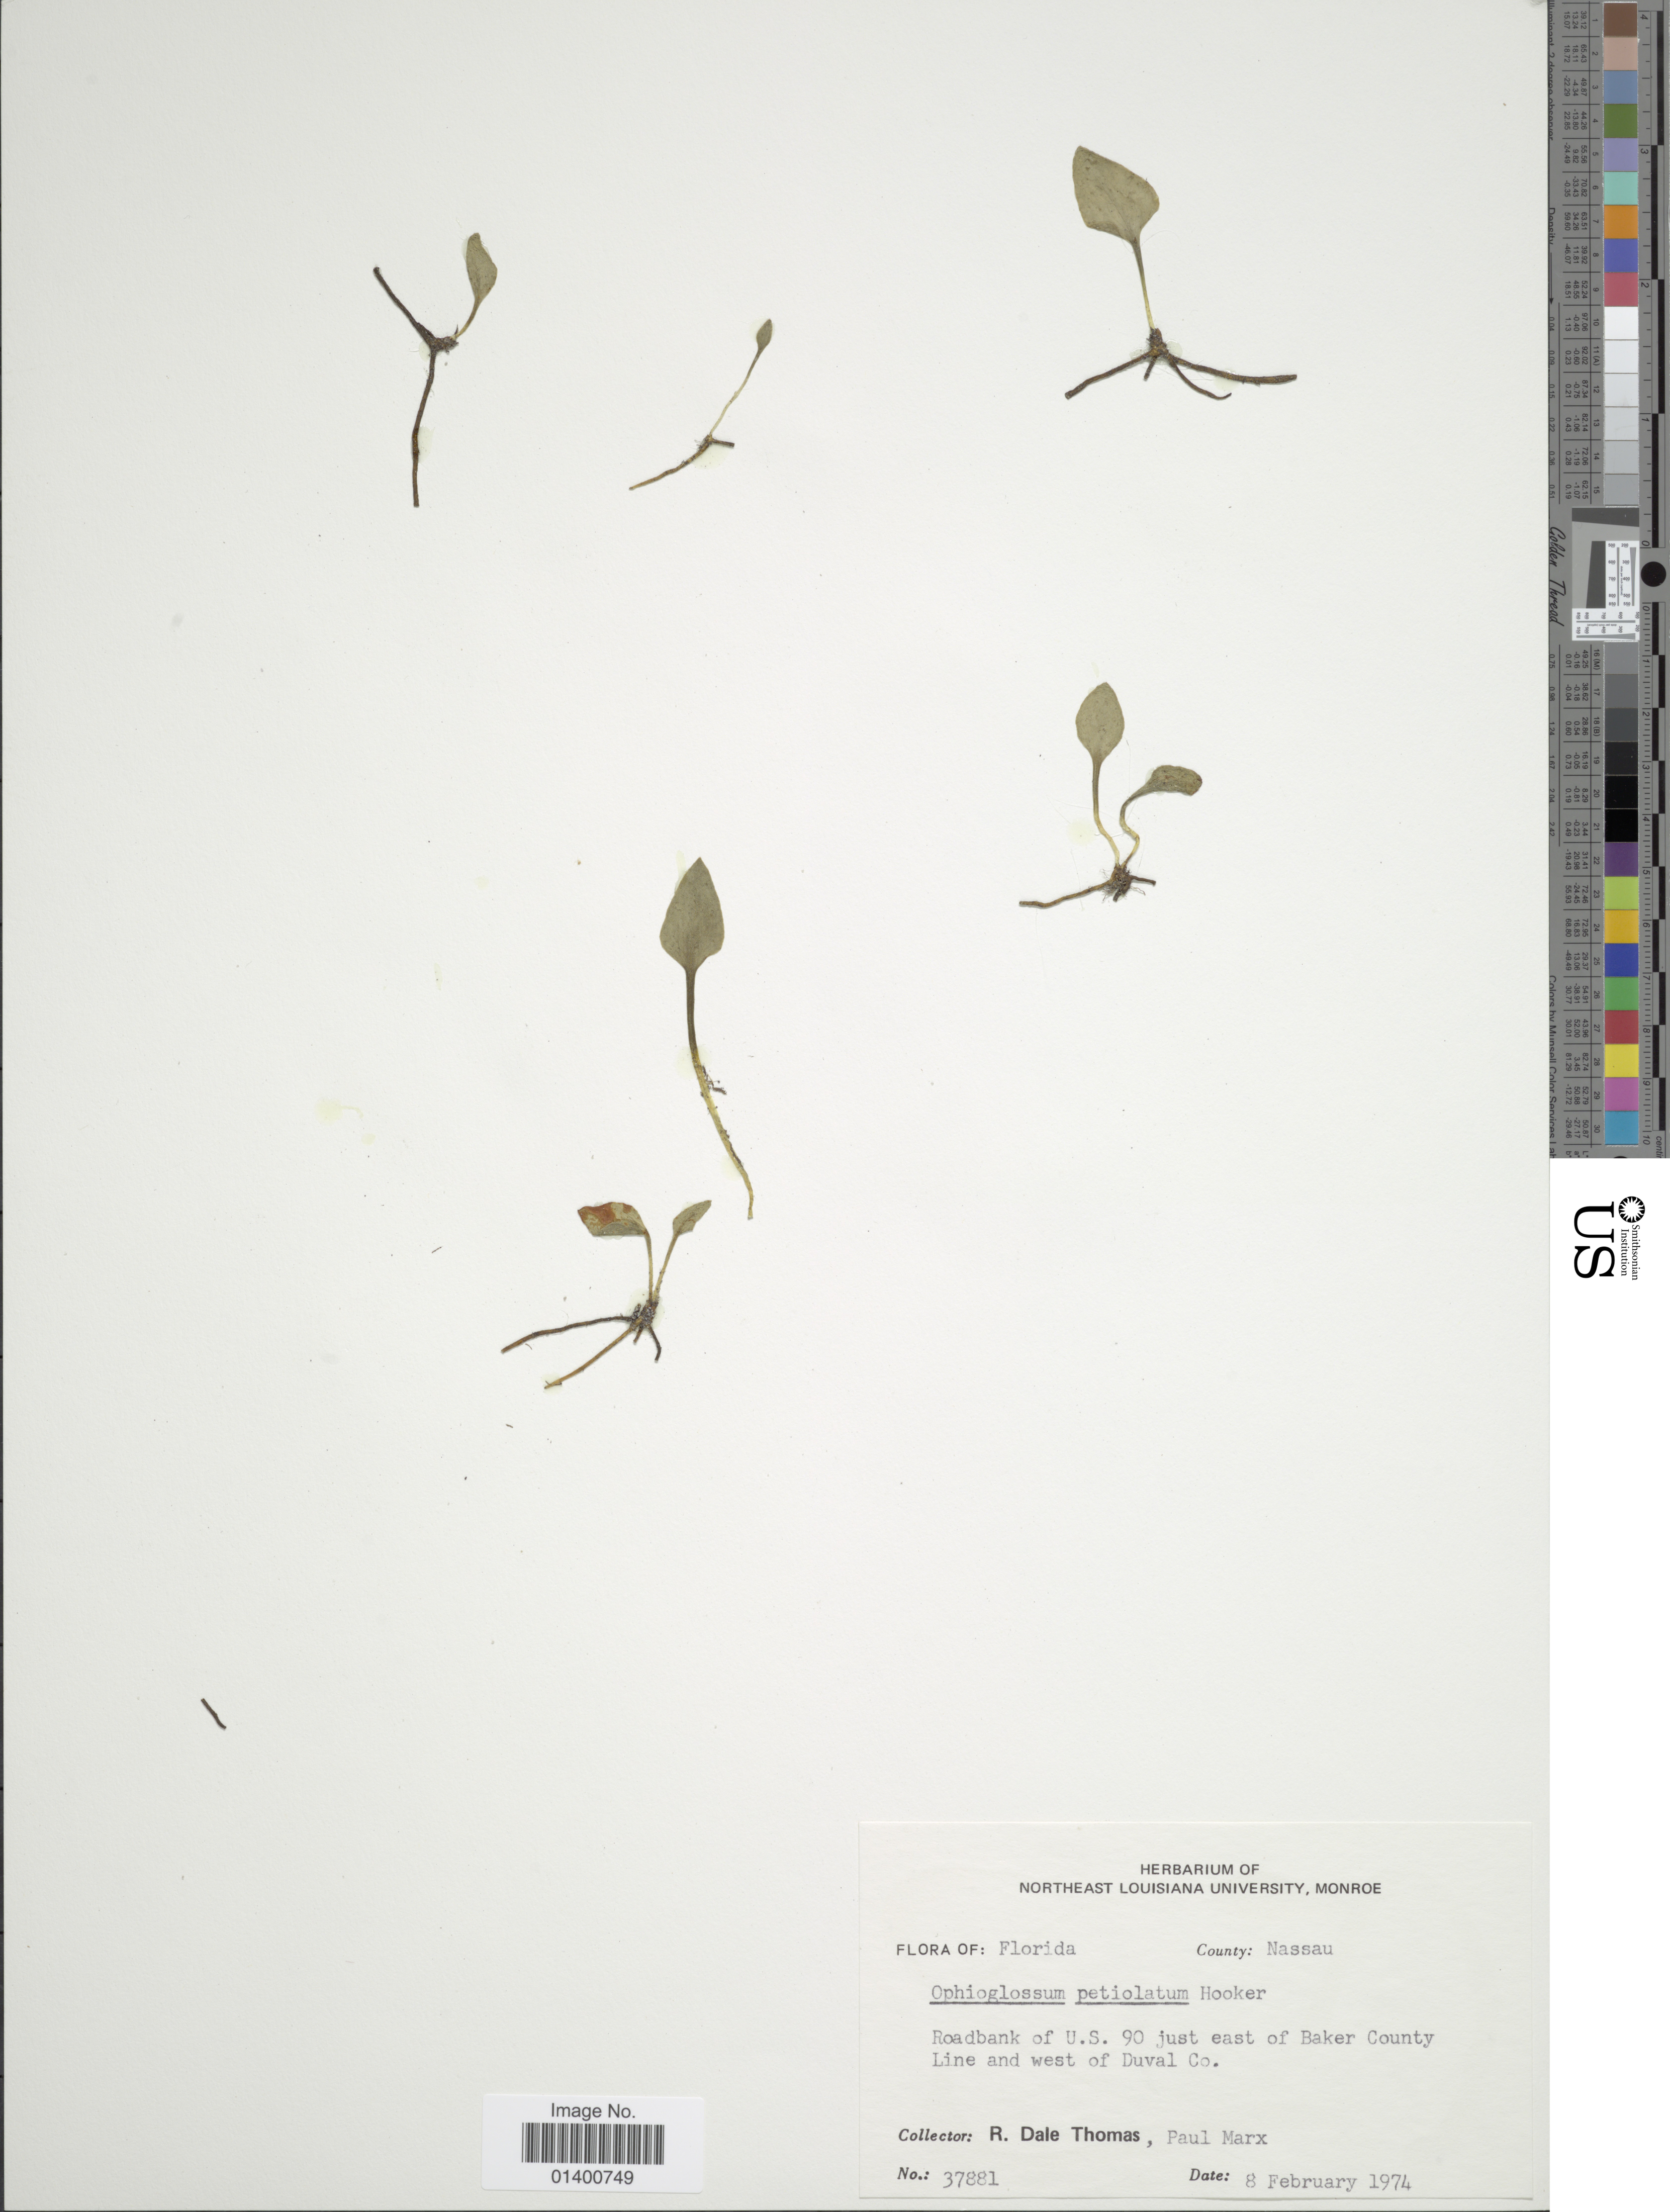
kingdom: Plantae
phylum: Tracheophyta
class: Polypodiopsida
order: Ophioglossales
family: Ophioglossaceae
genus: Ophioglossum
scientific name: Ophioglossum petiolatum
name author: Hook.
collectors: R. Thomas & P. Marx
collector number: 37881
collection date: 1974-02-08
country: United States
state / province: Florida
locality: County Nassau, Roadbank of U.S. 90 just east of Baker County Line and west of Duval Co.